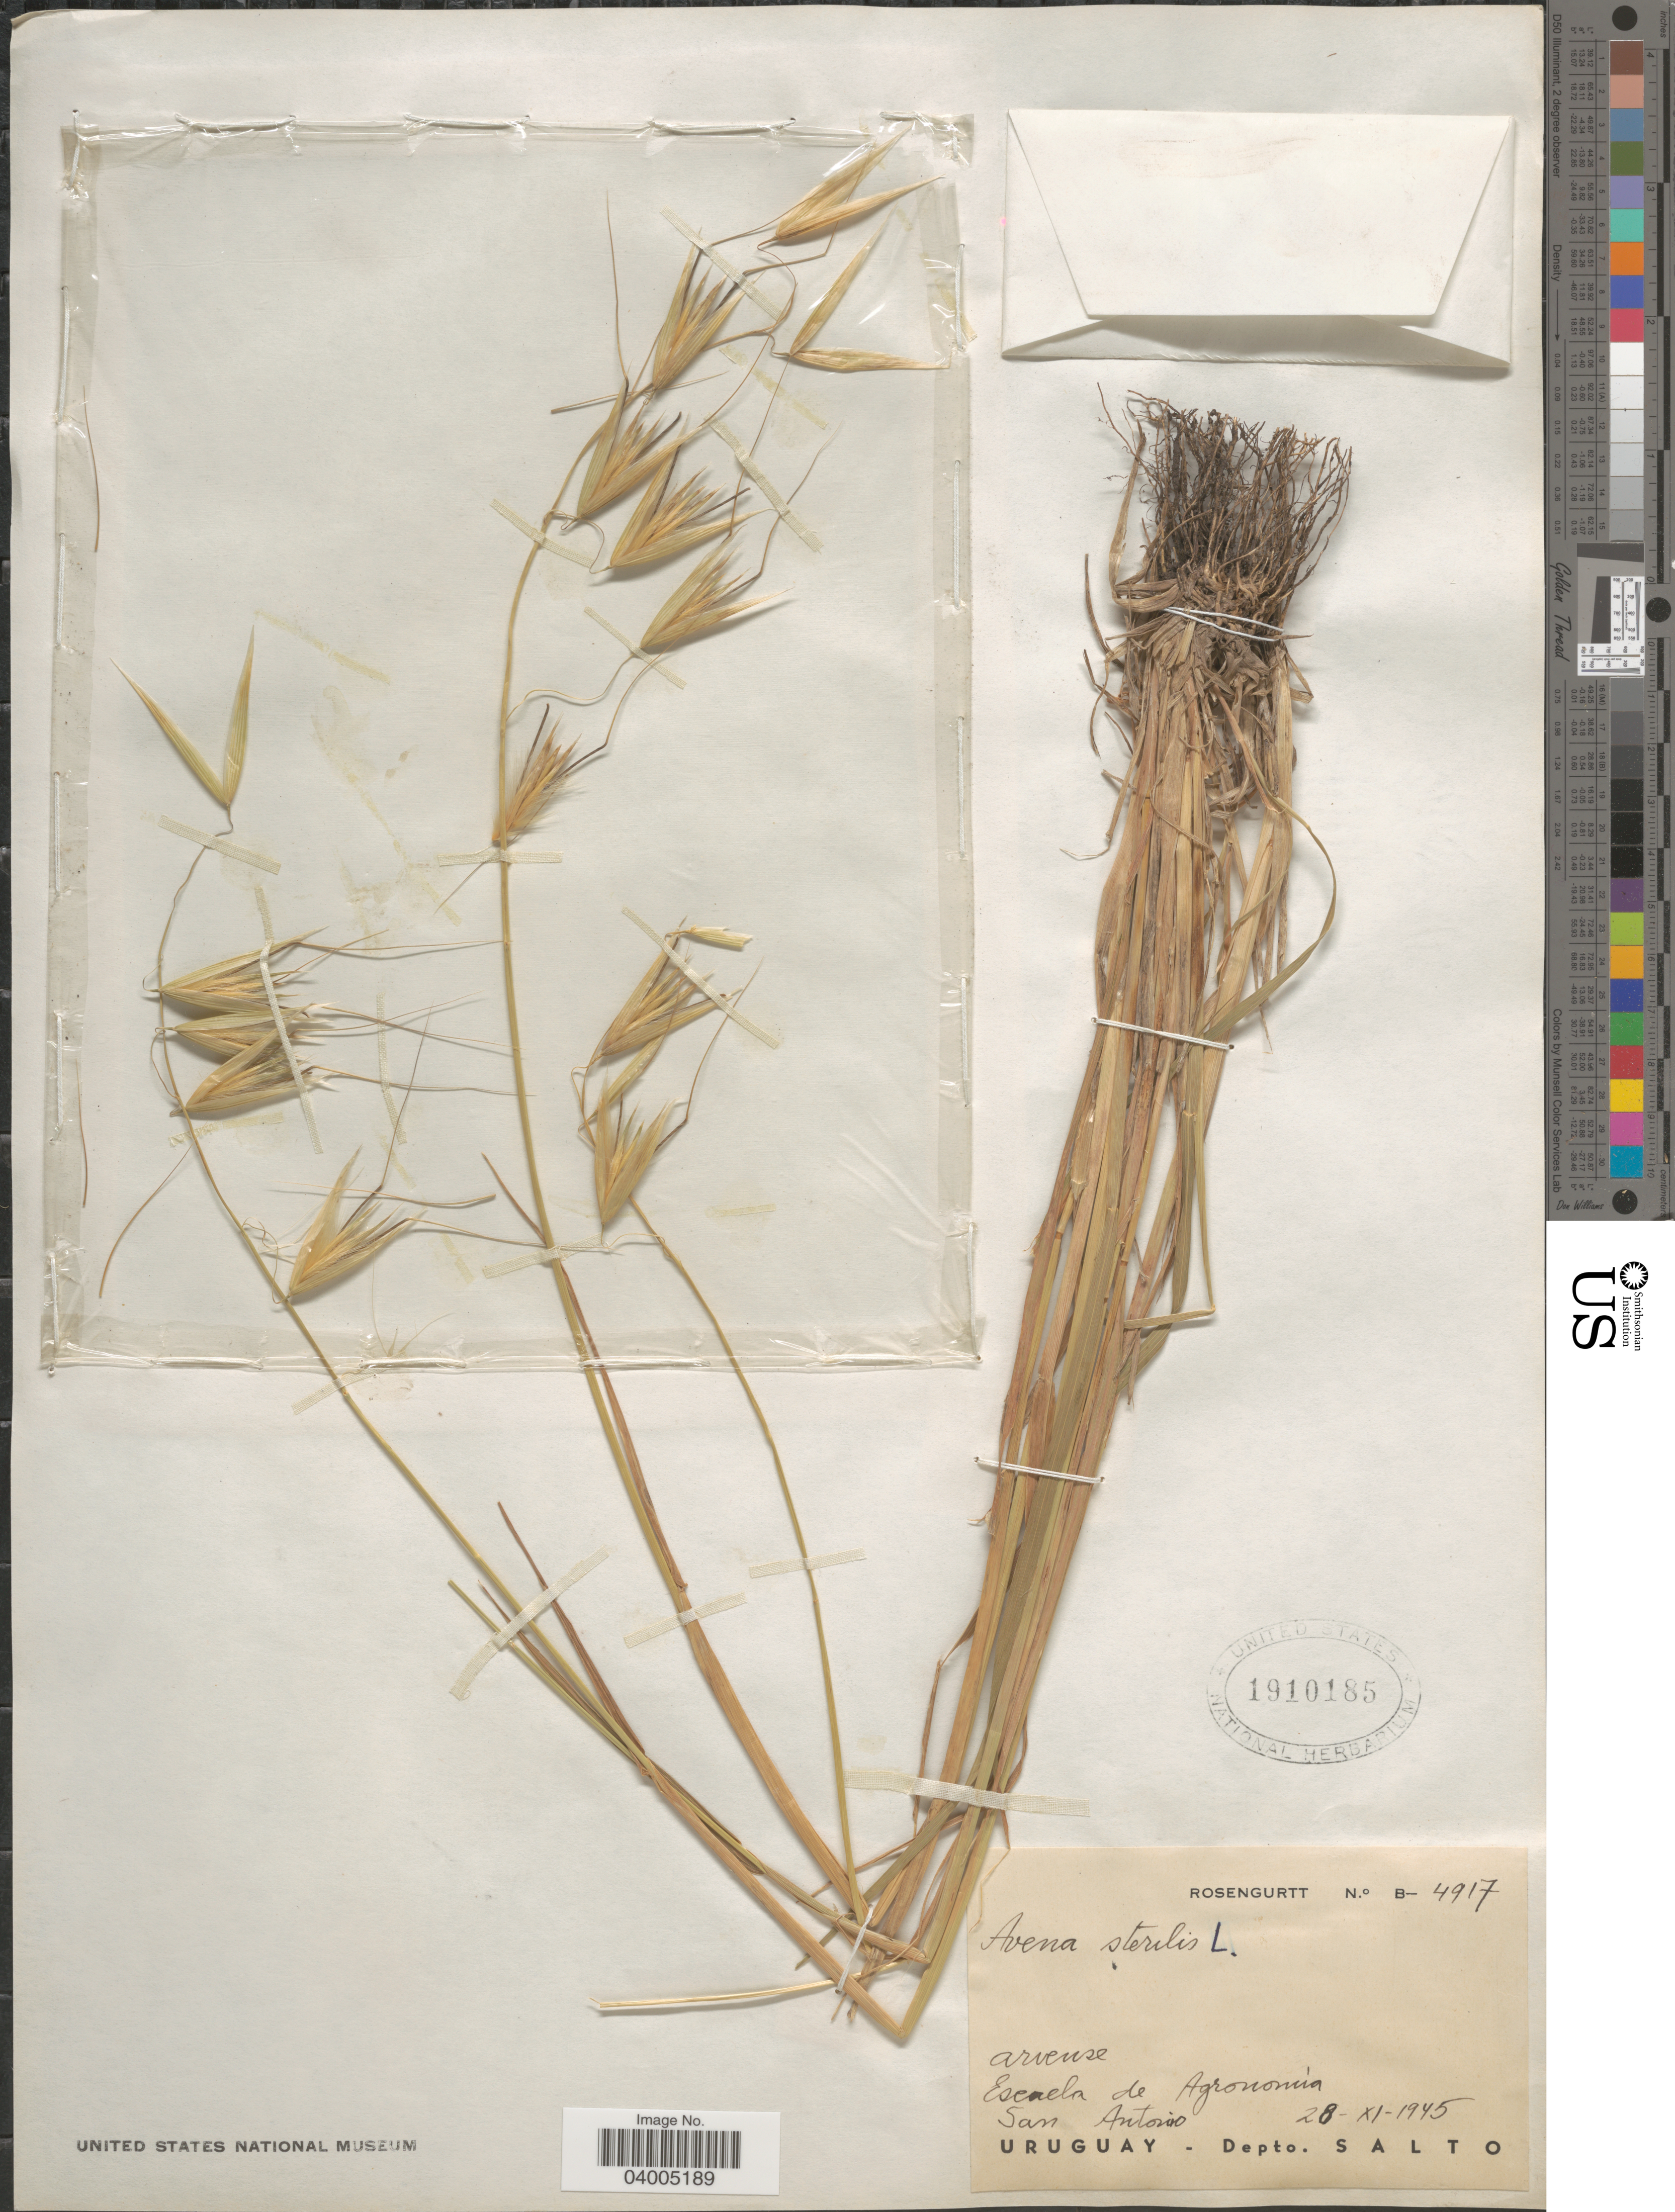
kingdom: Plantae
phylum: Tracheophyta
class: Liliopsida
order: Poales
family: Poaceae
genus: Avena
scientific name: Avena sterilis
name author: L.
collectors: Rosengurtt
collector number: B-4917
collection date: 1945-11-28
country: Uruguay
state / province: Salto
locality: Escuela de Agronomia San Antonio. Depto. Salto.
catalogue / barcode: US 1910185